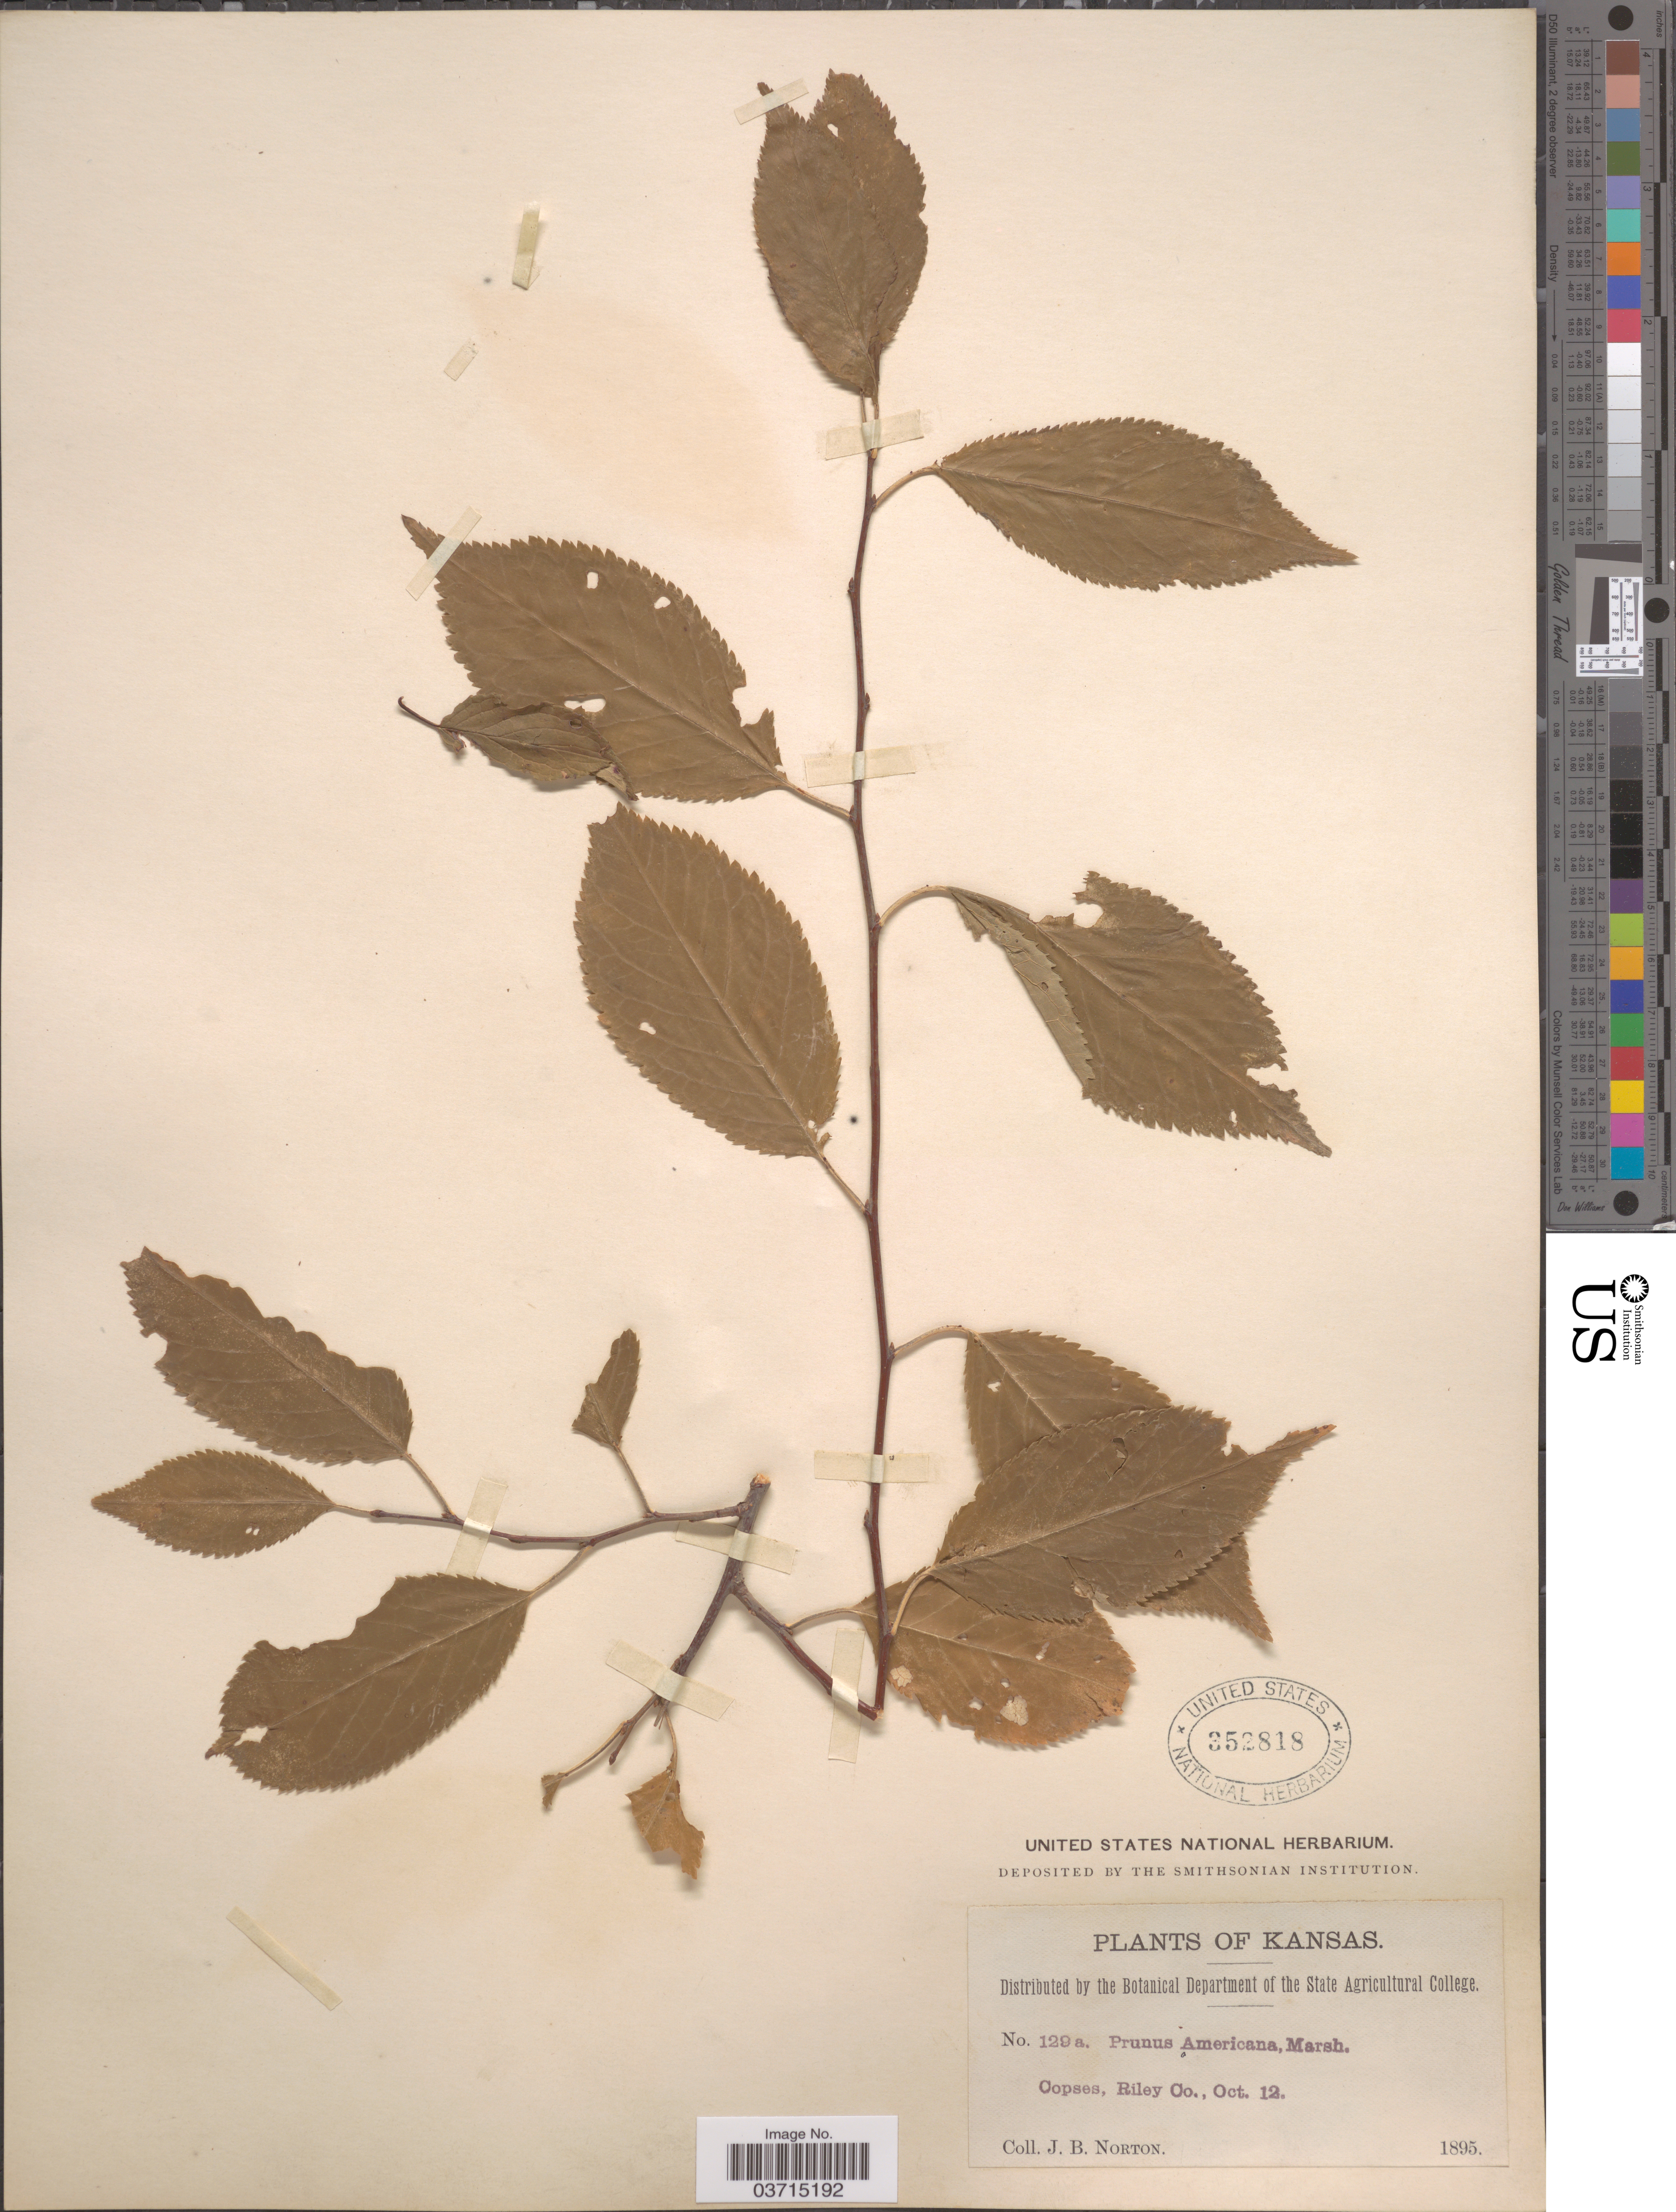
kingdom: Plantae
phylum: Tracheophyta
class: Magnoliopsida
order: Rosales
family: Rosaceae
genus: Prunus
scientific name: Prunus americana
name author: Marshall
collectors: J. B. Norton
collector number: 129a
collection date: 1895-10-12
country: United States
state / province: Kansas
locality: Copses, Riley Co.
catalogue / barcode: US 352818